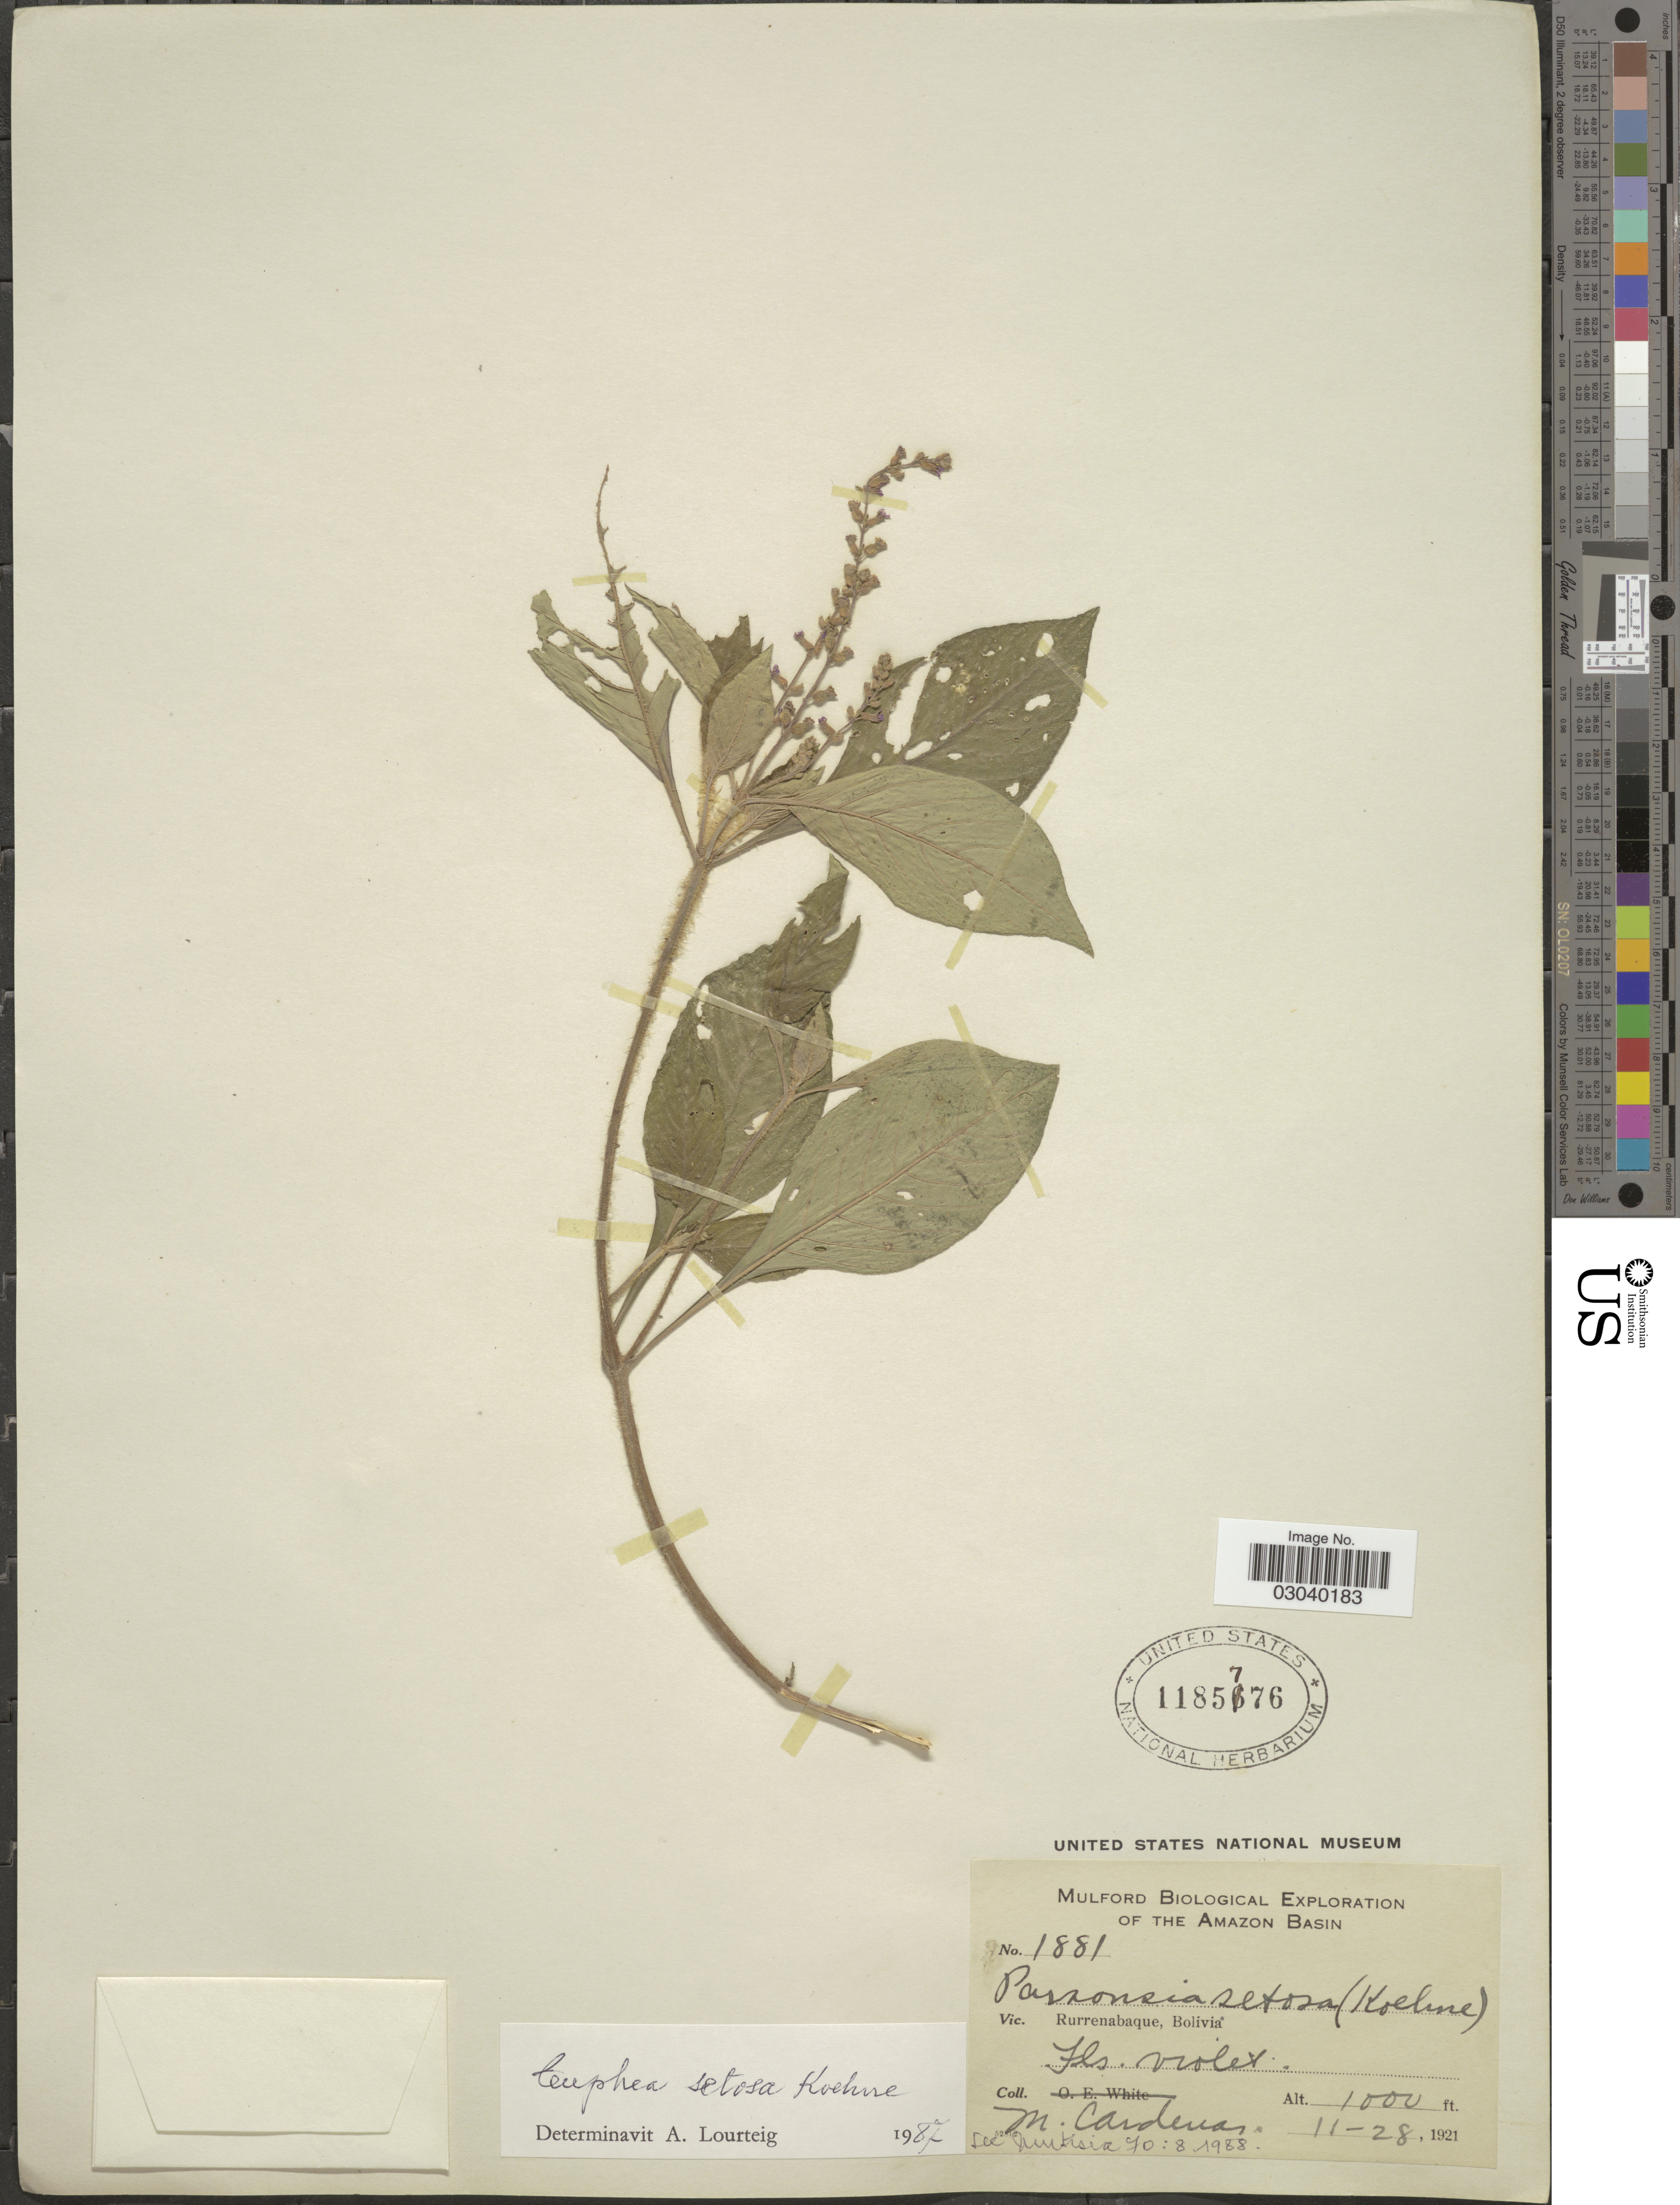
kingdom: Plantae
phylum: Tracheophyta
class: Magnoliopsida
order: Myrtales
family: Lythraceae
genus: Cuphea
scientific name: Cuphea setosa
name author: Koehne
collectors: M. Cárdenas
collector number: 1881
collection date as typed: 11-28-1921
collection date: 1921-11-28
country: Bolivia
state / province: Beni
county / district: José Ballivián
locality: Rurrenabaque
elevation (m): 305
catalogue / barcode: US 1185776